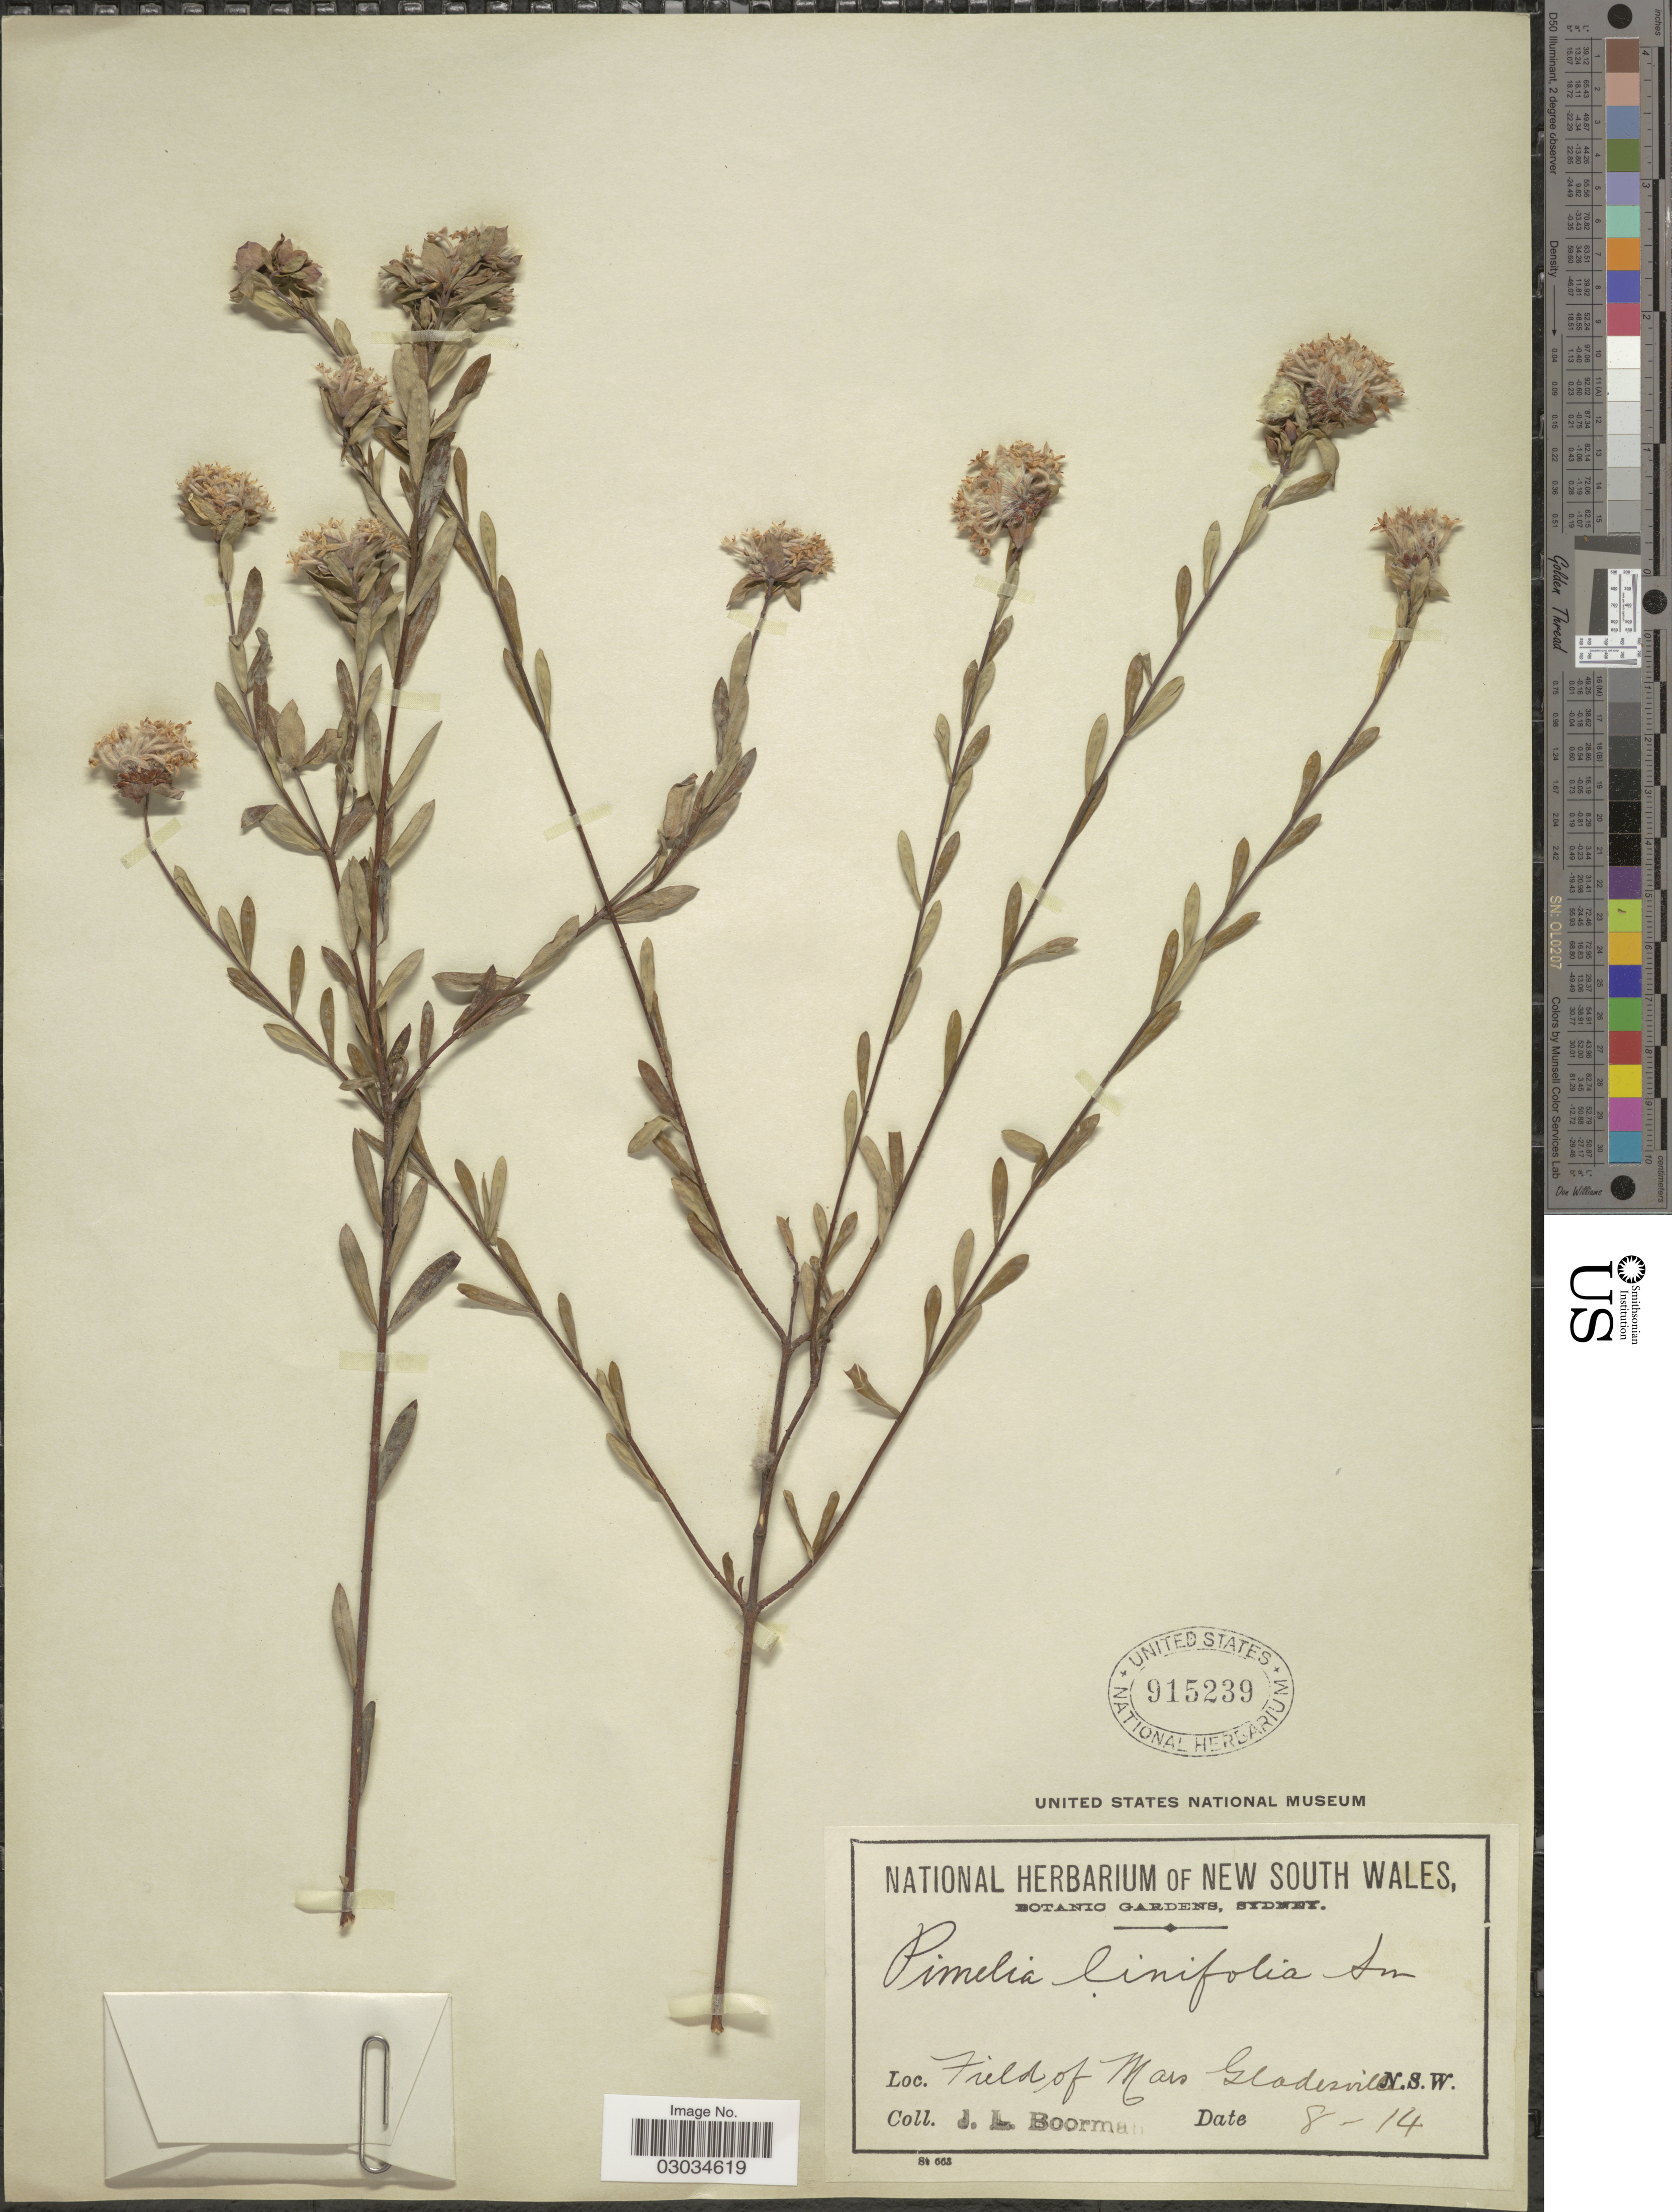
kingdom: Plantae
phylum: Tracheophyta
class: Magnoliopsida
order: Malvales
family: Thymelaeaceae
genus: Pimelea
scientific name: Pimelea linifolia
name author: Sm.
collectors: J. Boorman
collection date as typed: Transcribed d/m/y: /8/14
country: Australia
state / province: New South Wales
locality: Field of Mars Gladesville. N.S.W.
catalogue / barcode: US 915239